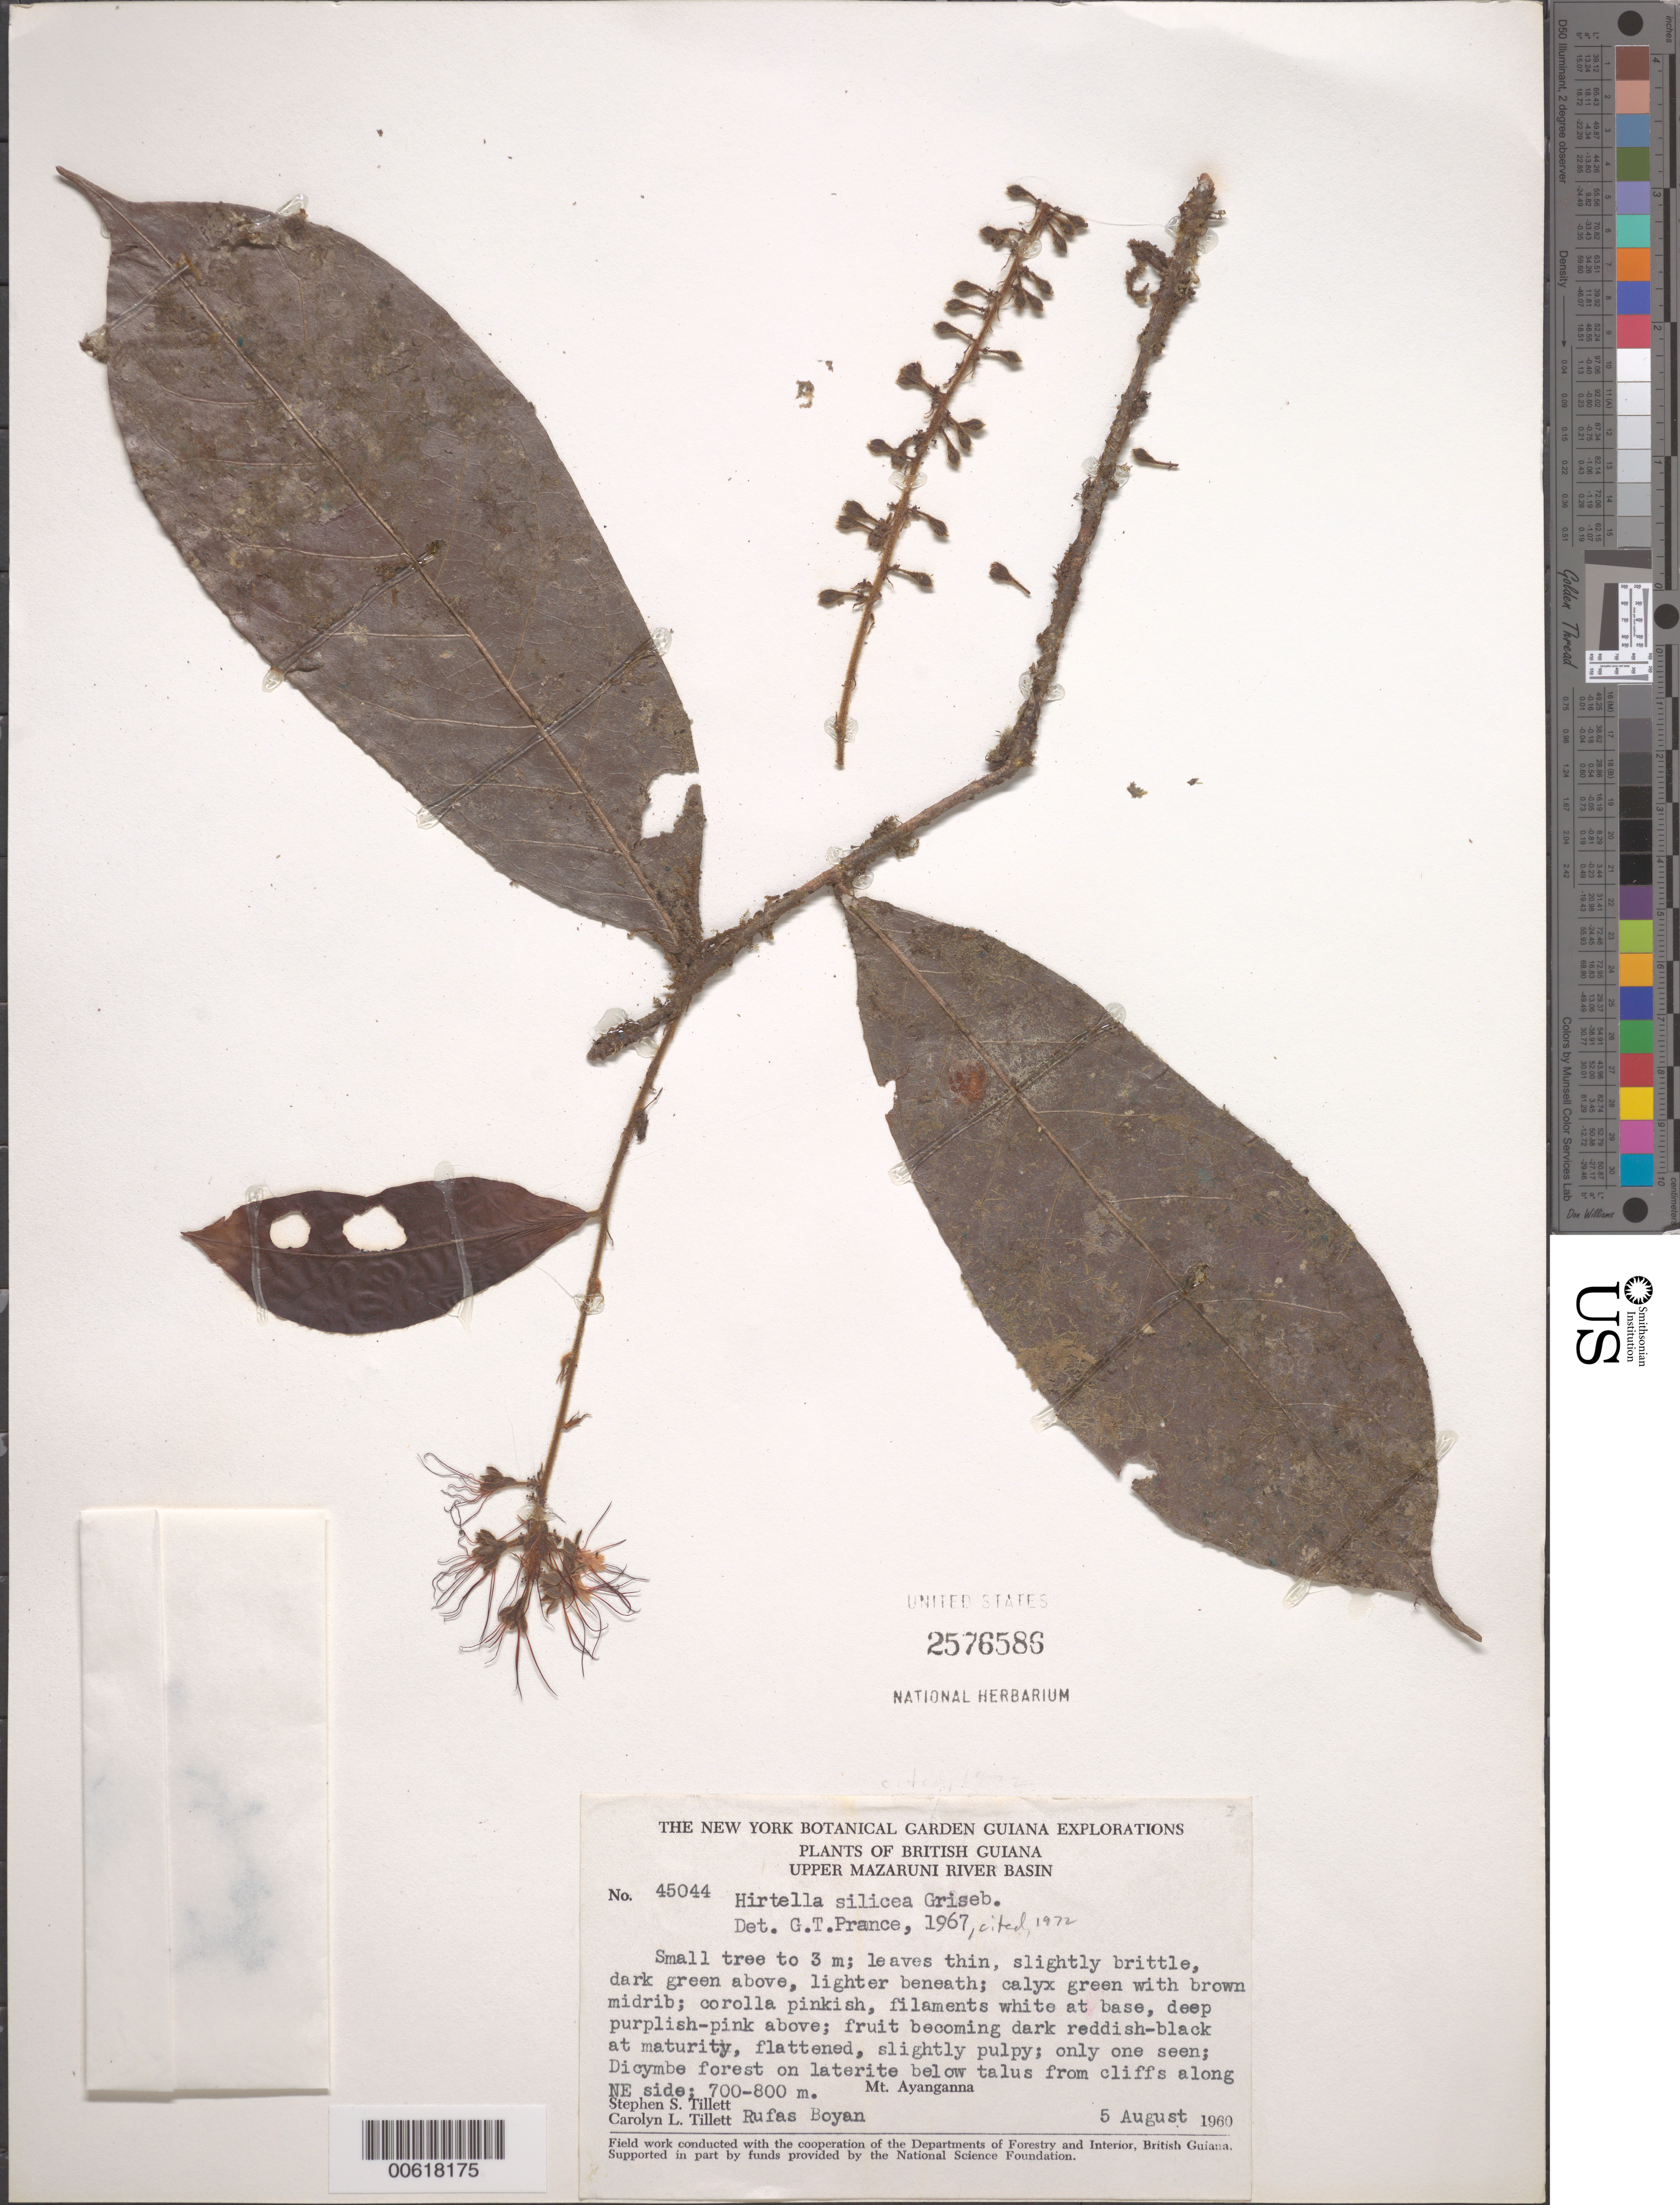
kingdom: Plantae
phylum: Tracheophyta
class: Magnoliopsida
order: Malpighiales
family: Chrysobalanaceae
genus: Hirtella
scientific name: Hirtella silicea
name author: Griseb.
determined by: Prance, G. T.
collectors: S. S. Tillett, C. L. Tillett & R. Boyan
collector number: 45044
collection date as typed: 5-Aug-60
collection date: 1960-08-05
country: Guyana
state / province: Cuyuni-Mazaruni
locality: Mt. Ayanganna, NE side of, Upper Mazaruni R Basin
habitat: On laterite in Dicymbe forest, below talus from cliffs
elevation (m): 700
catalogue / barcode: US 2576586